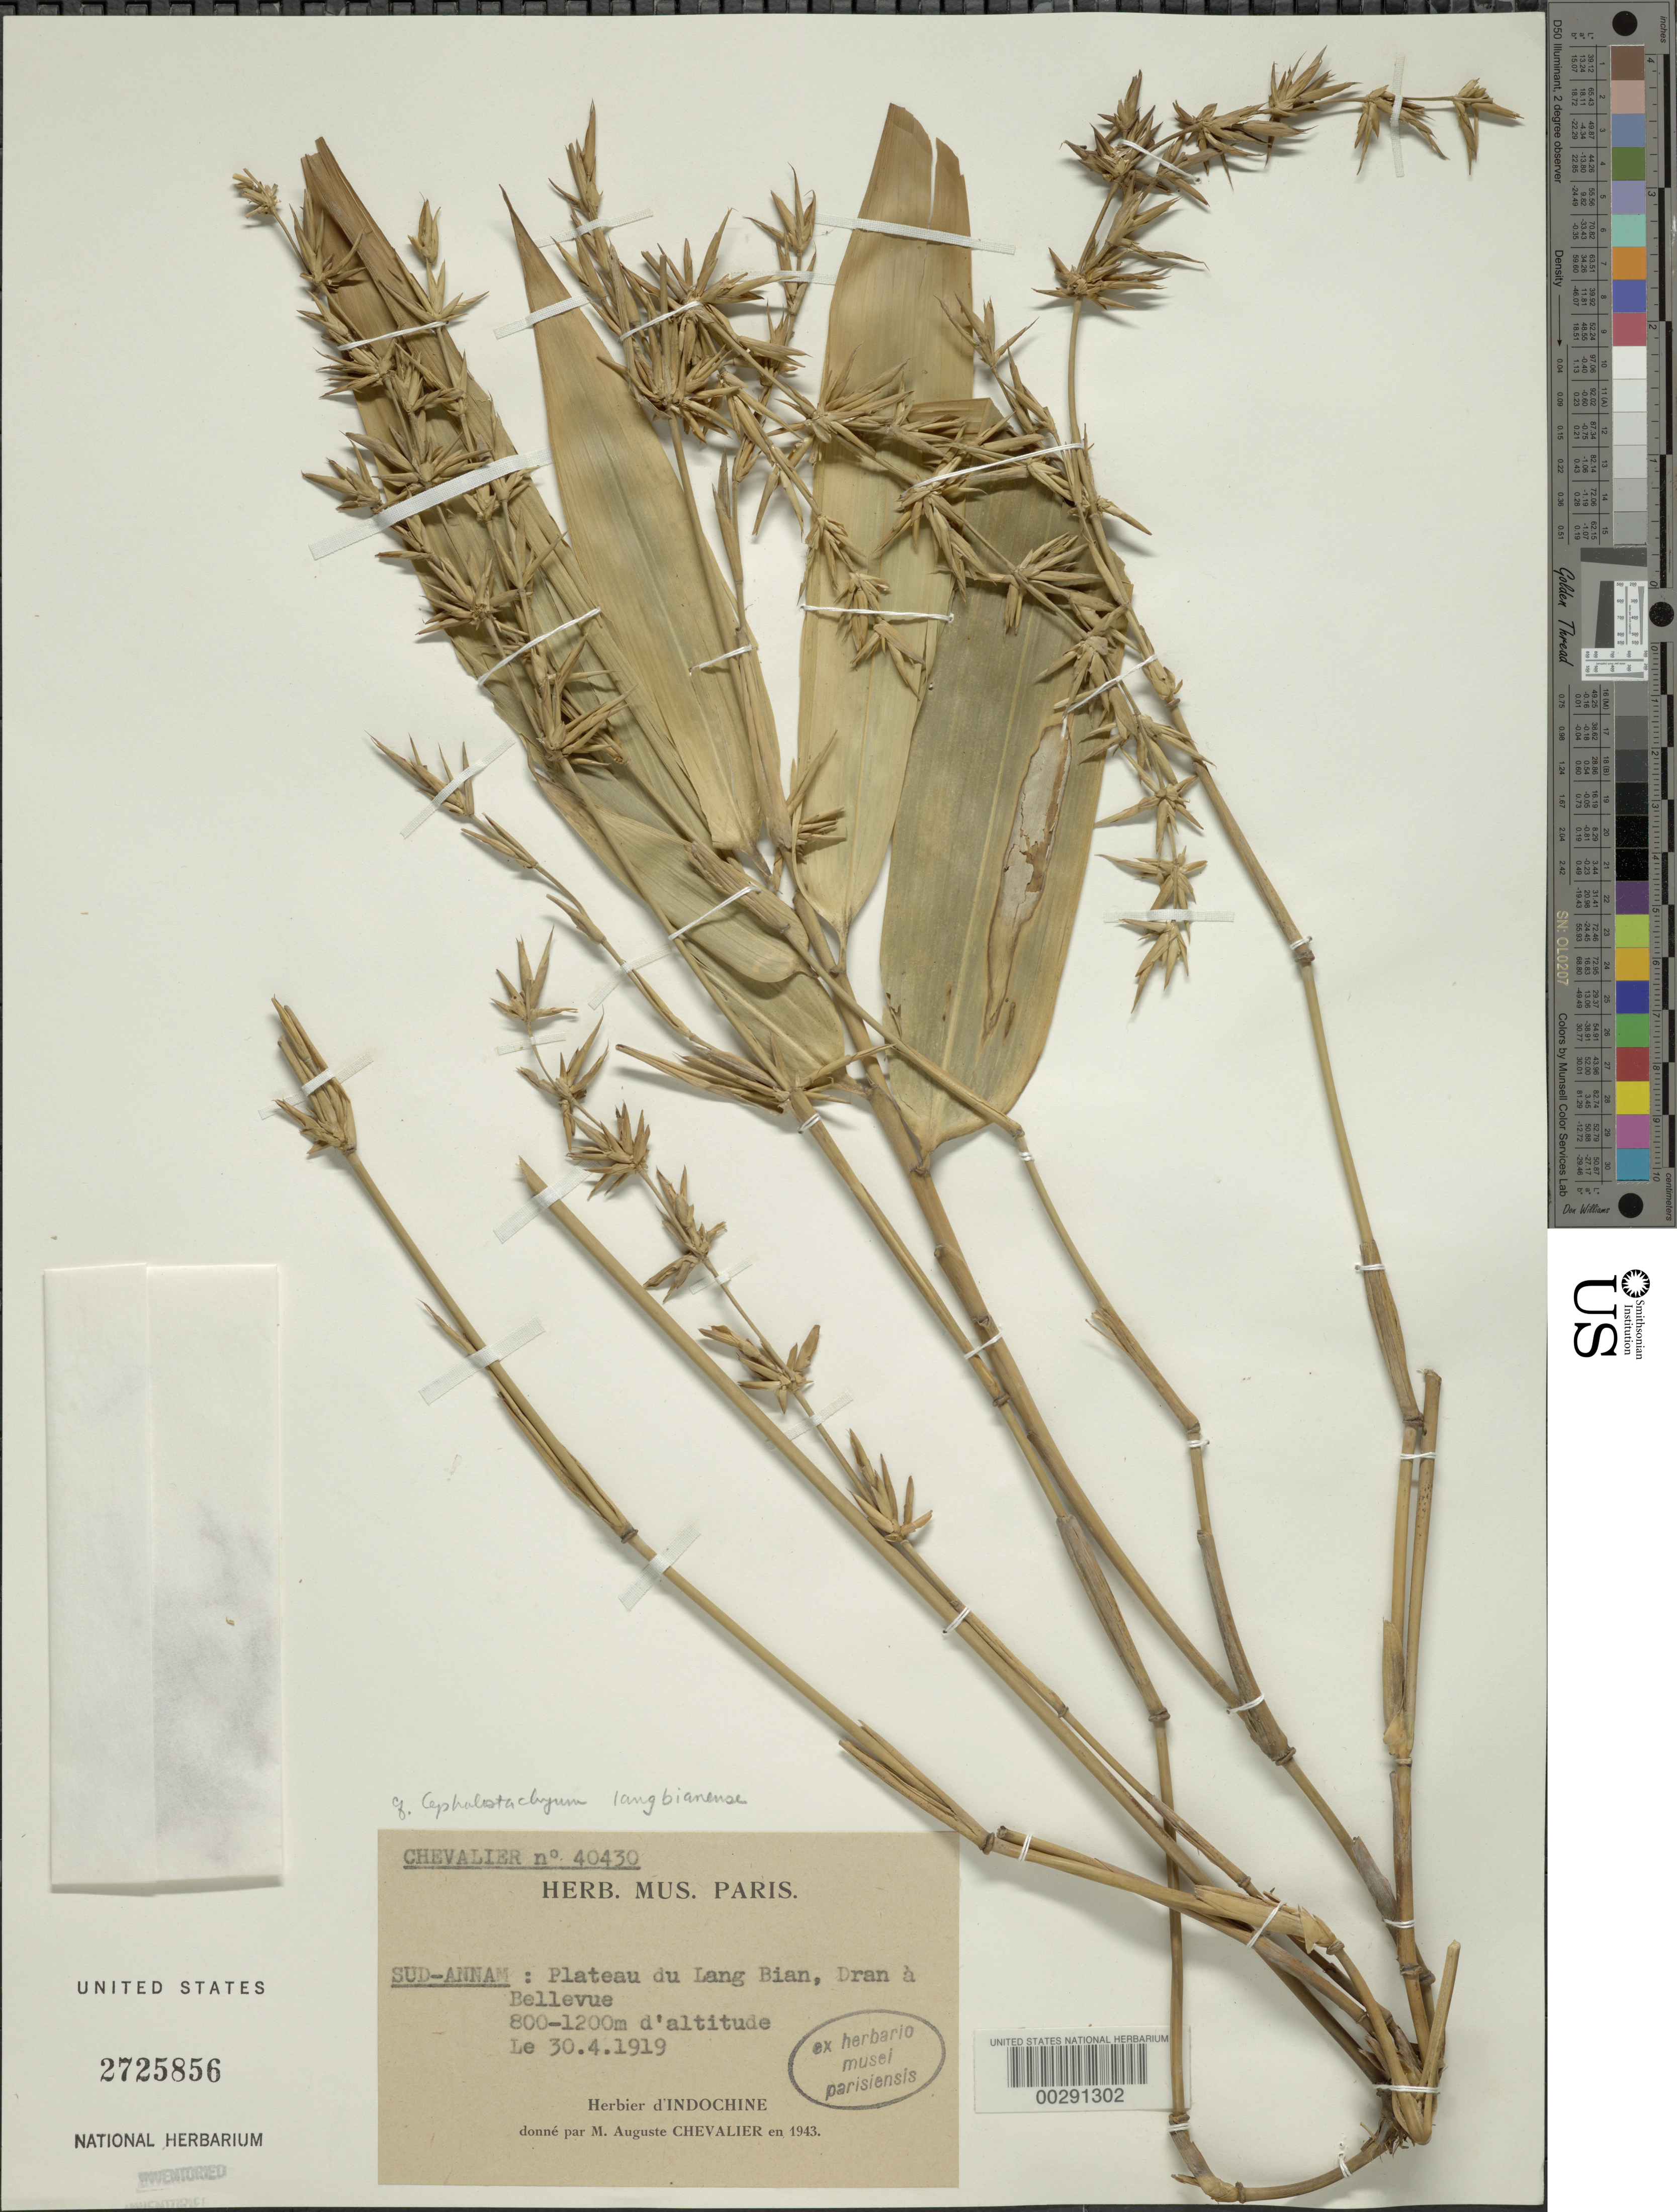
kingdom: Plantae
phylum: Tracheophyta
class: Liliopsida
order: Poales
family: Poaceae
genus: Cephalostachyum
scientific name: Cephalostachyum langbianense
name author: A. Chev. & A. Camus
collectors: A. J. Chevalier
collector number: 40430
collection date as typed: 30 Apr 1919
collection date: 1919-04-30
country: Vietnam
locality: Sud-annam: plateau du lang bian, dran a bellevue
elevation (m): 800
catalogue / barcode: US 2725856